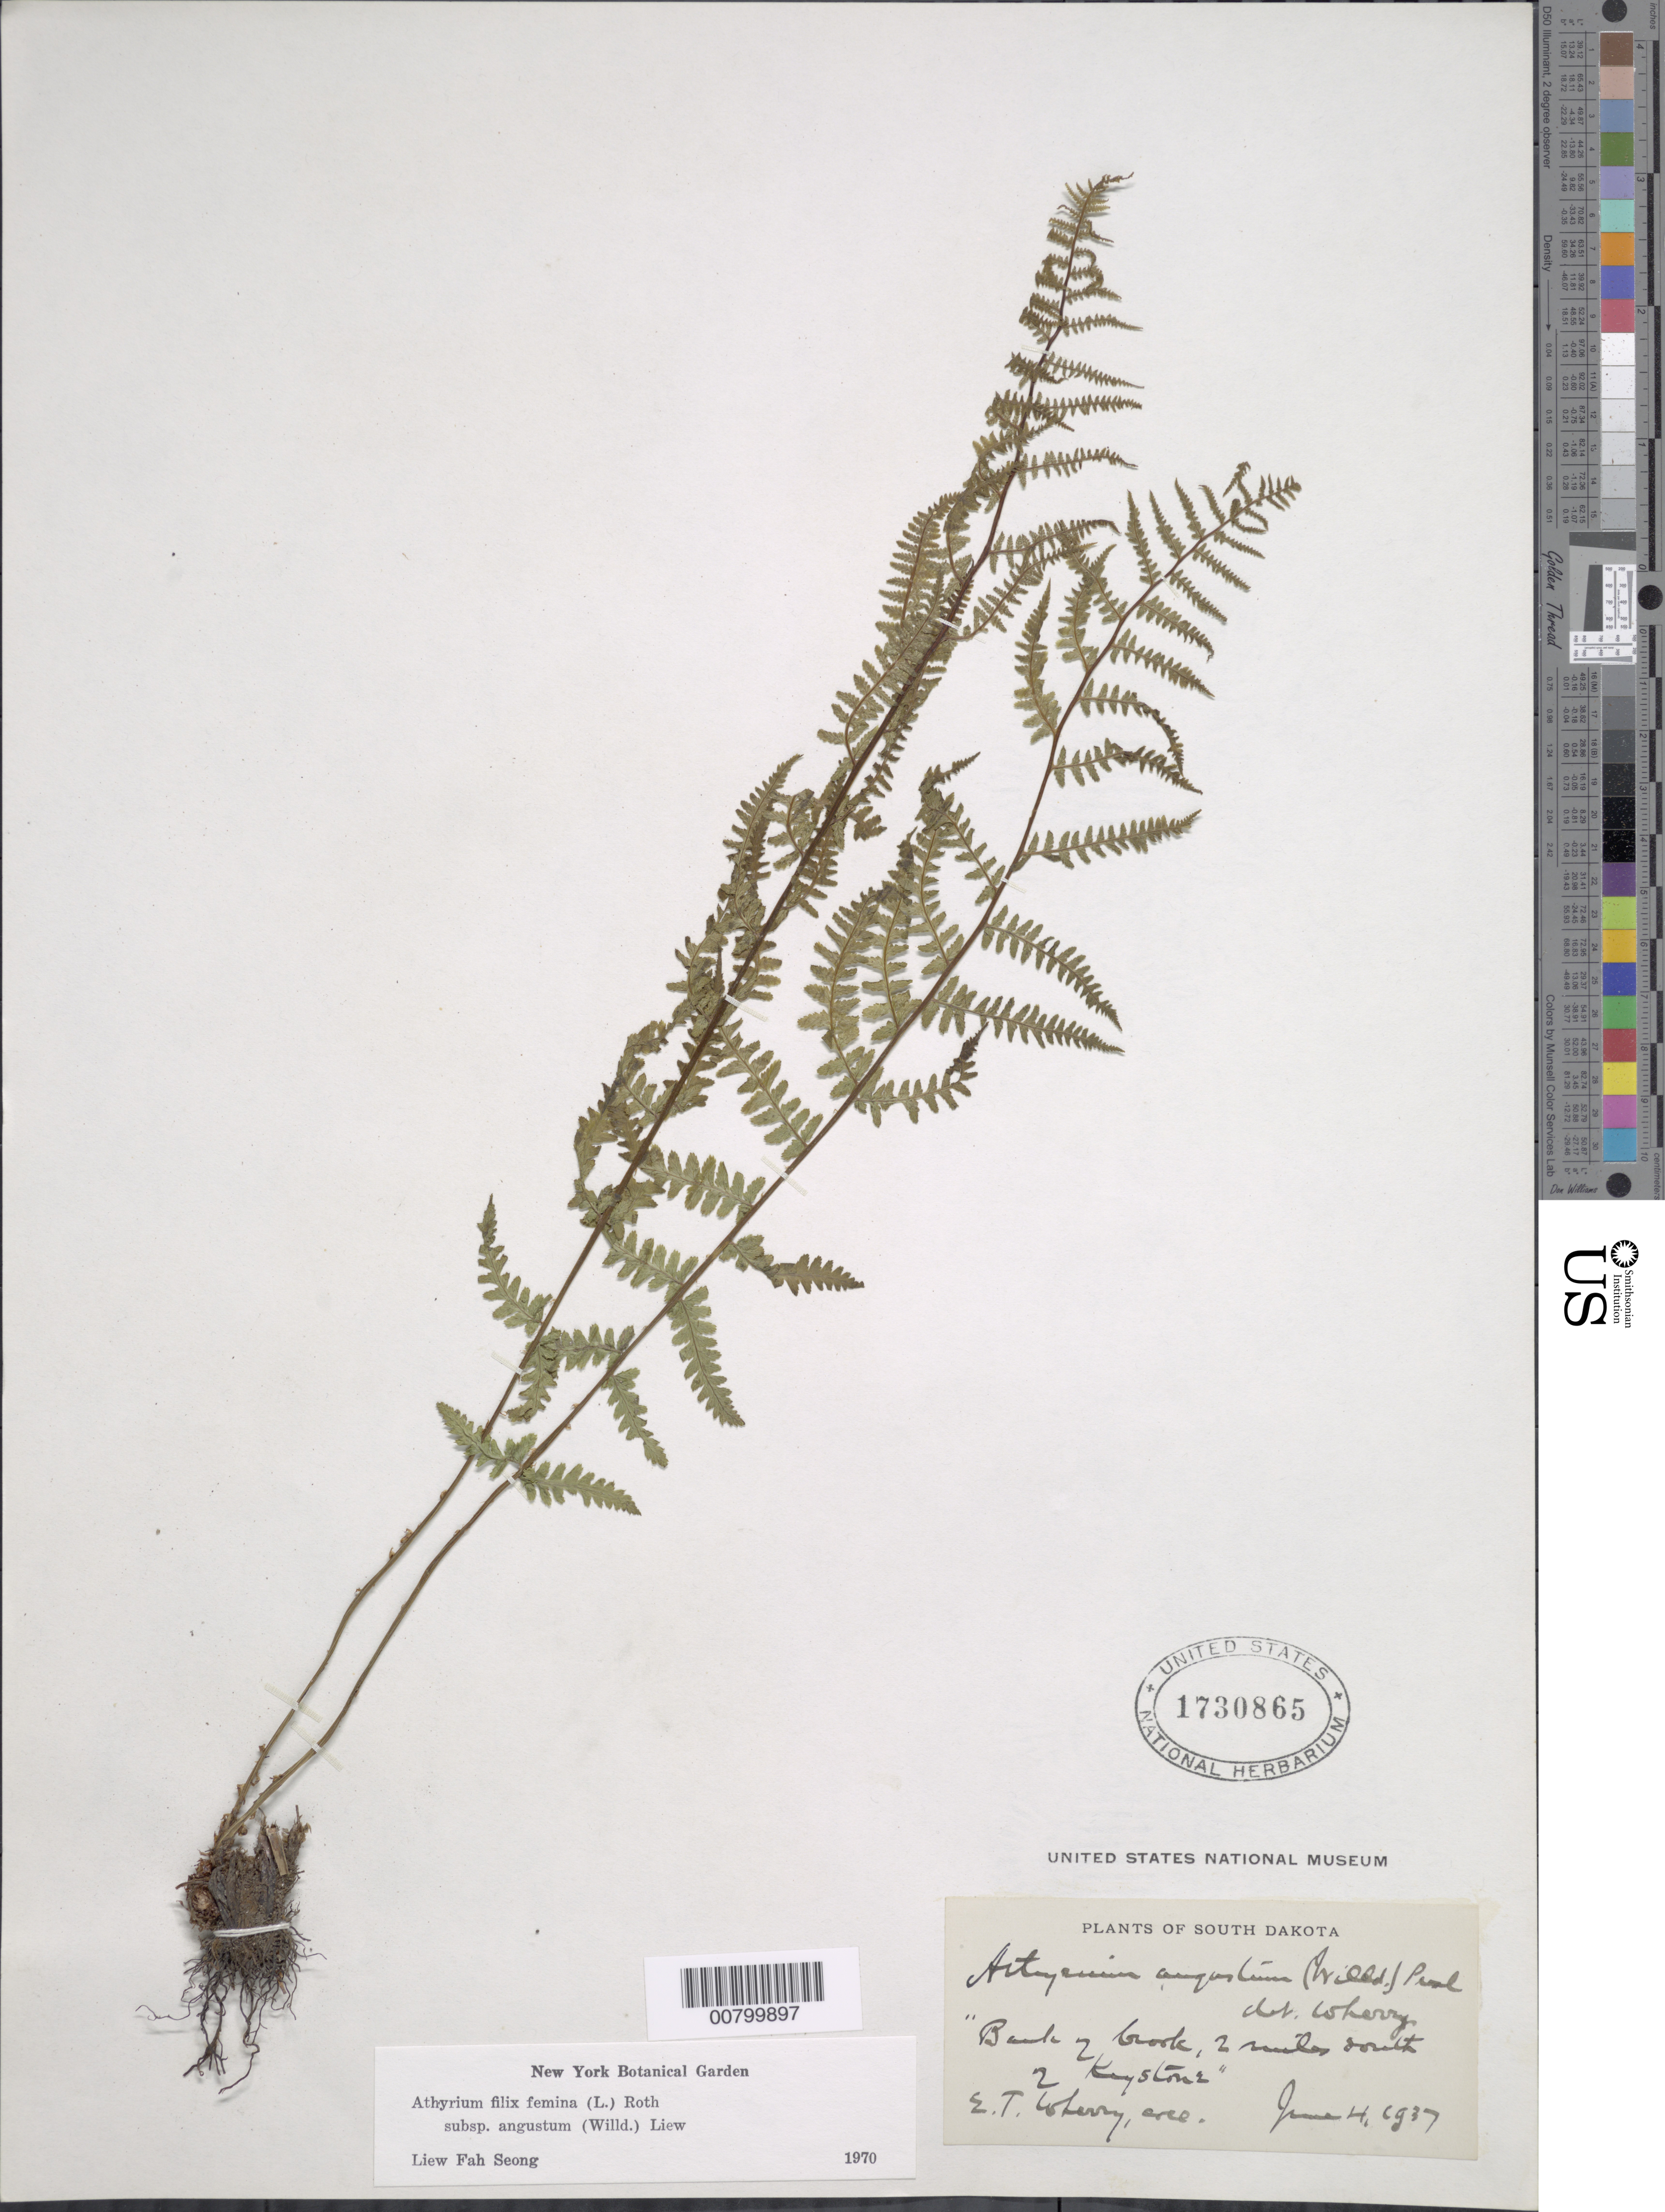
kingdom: Plantae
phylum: Tracheophyta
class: Polypodiopsida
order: Polypodiales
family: Athyriaceae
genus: Athyrium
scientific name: Athyrium filix-femina subsp. angustatum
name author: (Willd.) R.T. Clausen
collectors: E. T. Wherry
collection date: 1937-06-04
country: United States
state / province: South Dakota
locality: Bank of brook, 2 miles south of Keystone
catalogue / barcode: US 1730865